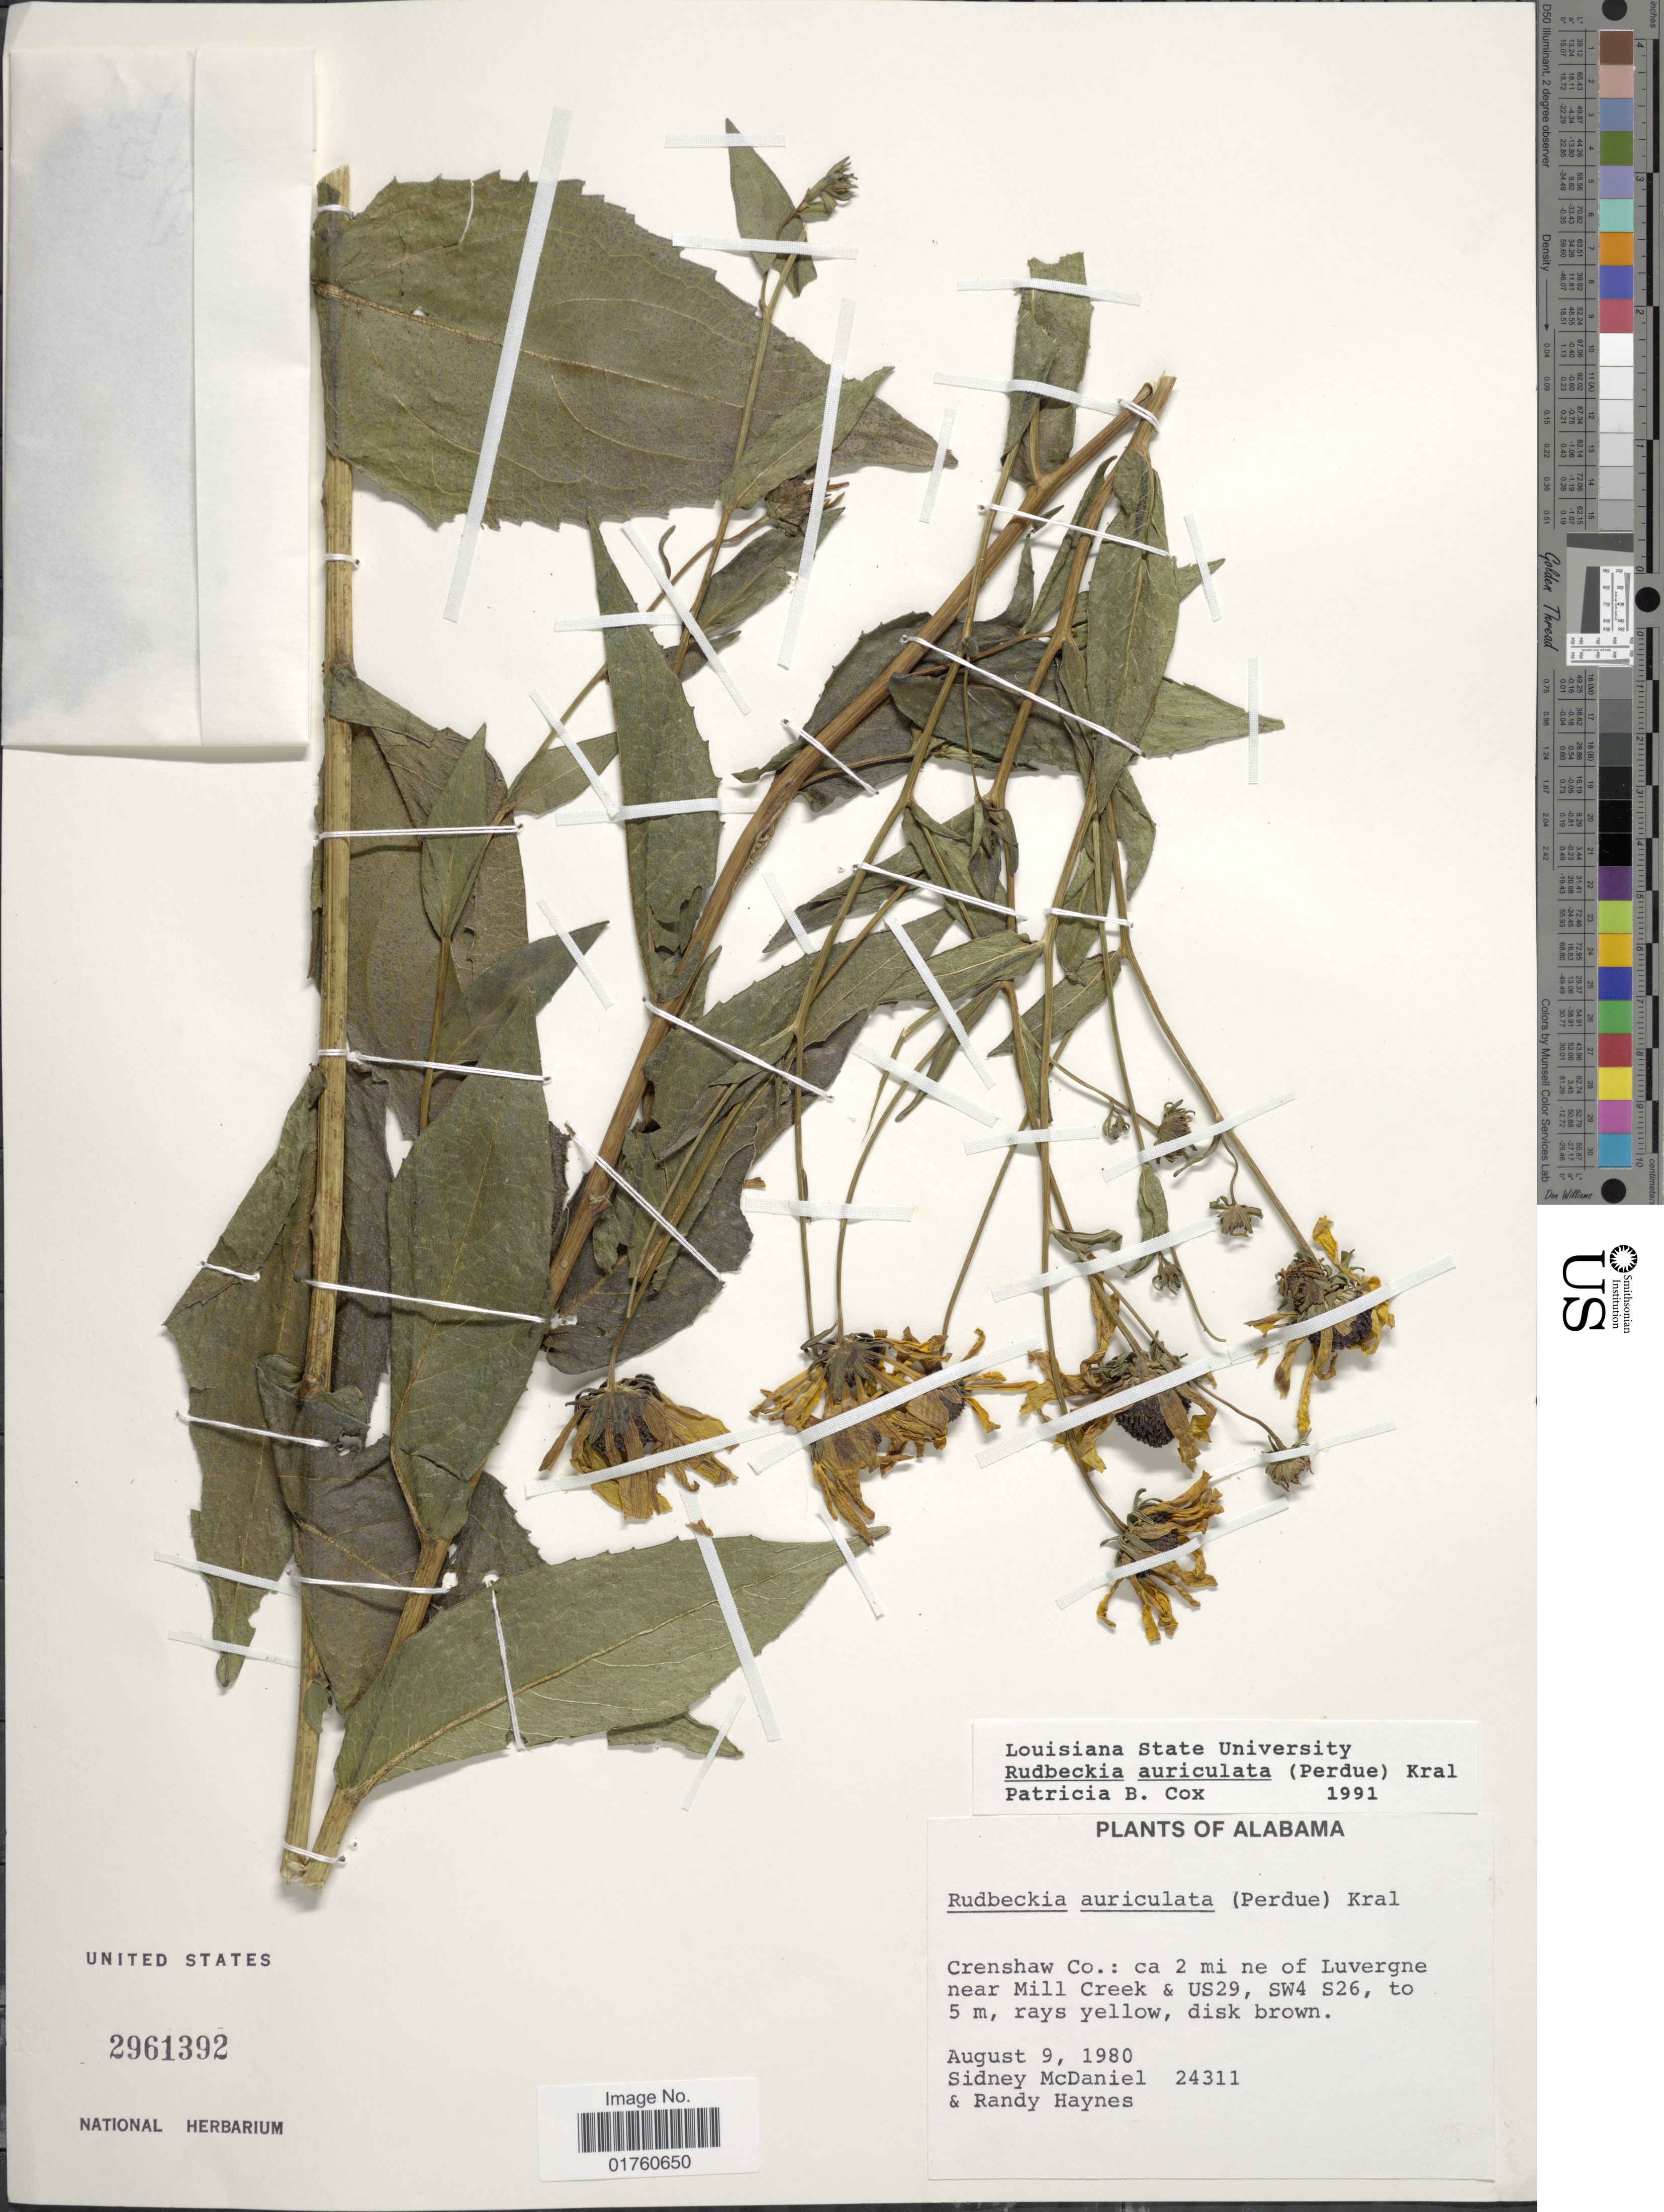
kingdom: Plantae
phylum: Tracheophyta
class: Magnoliopsida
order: Asterales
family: Asteraceae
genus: Rudbeckia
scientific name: Rudbeckia auriculata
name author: (Perdue) Kral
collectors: S. McDaniel & R. Haynes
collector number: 24311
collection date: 1980-08-09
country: United States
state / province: Alabama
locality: Crenshaw Co: ca 2 mi ne of Luvergne near Mill Creek & US29, SW26, to 5 m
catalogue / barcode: US 2961392